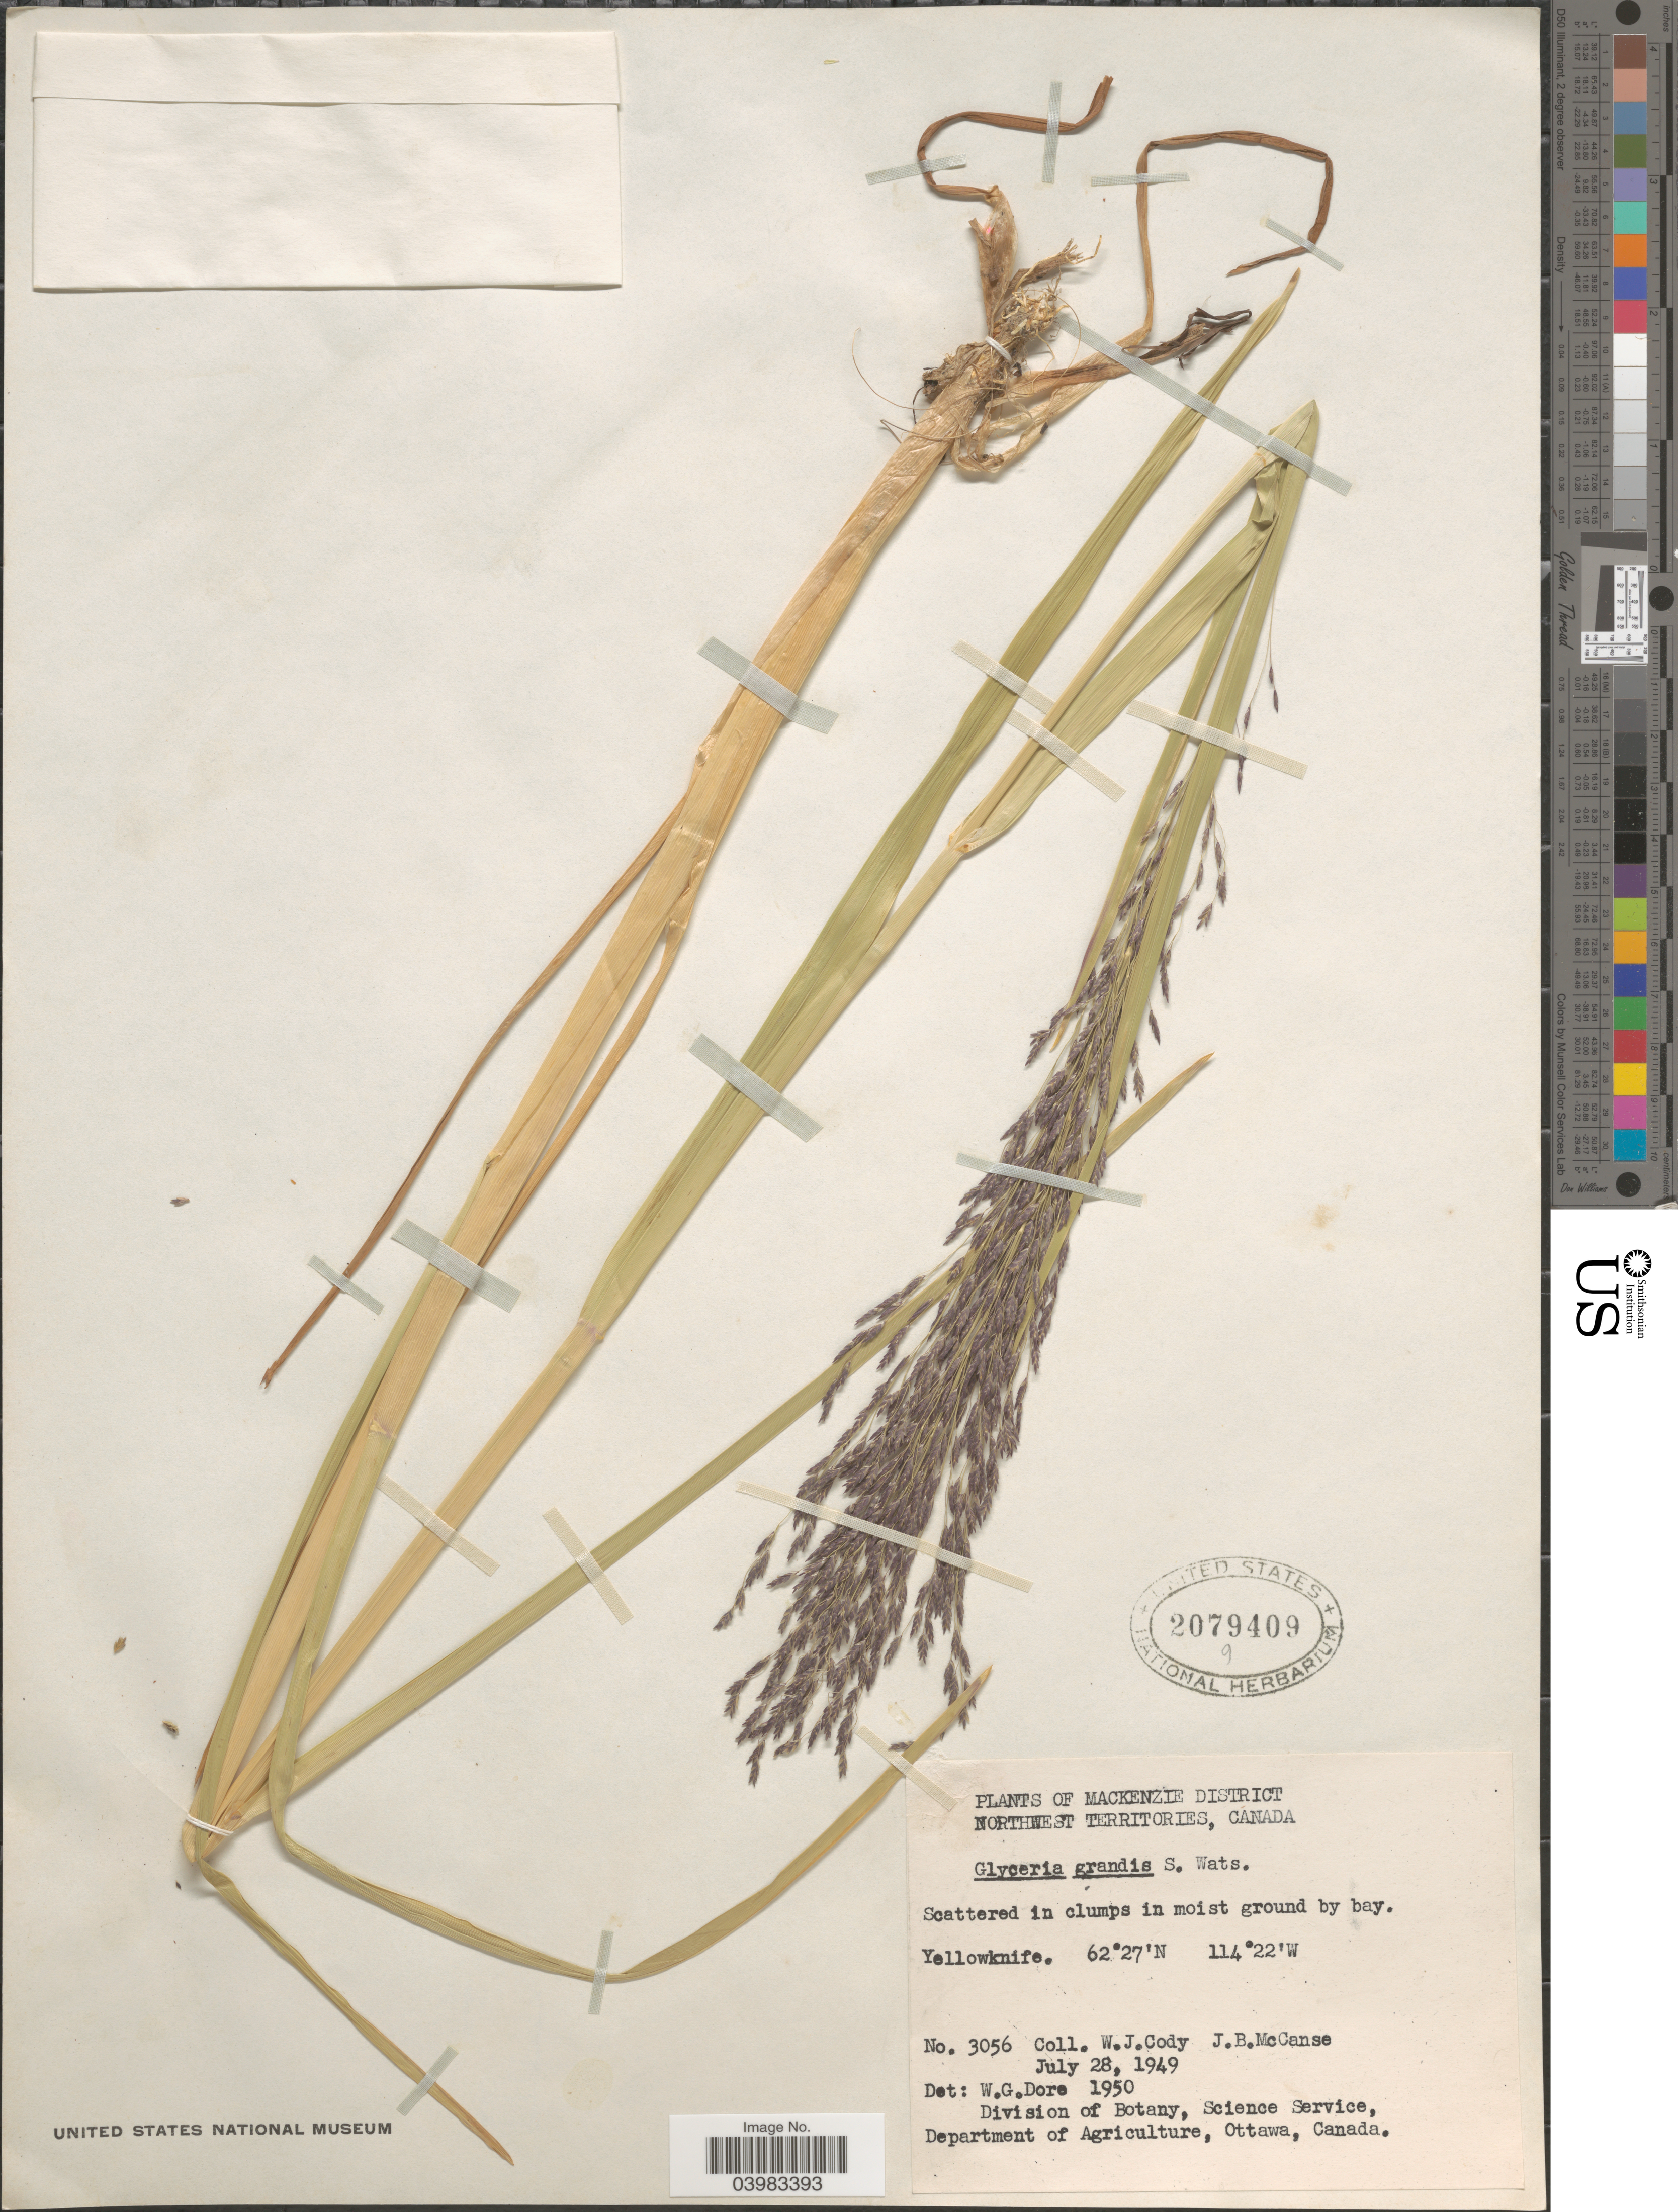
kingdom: Plantae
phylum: Tracheophyta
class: Liliopsida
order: Poales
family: Poaceae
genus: Glyceria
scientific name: Glyceria grandis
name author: S. Watson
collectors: W. Cody & J. McCanse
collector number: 3056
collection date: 1949-07-28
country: Canada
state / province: Northwest Territories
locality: Mackenzie District. Yellowknife.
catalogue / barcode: US 2079409